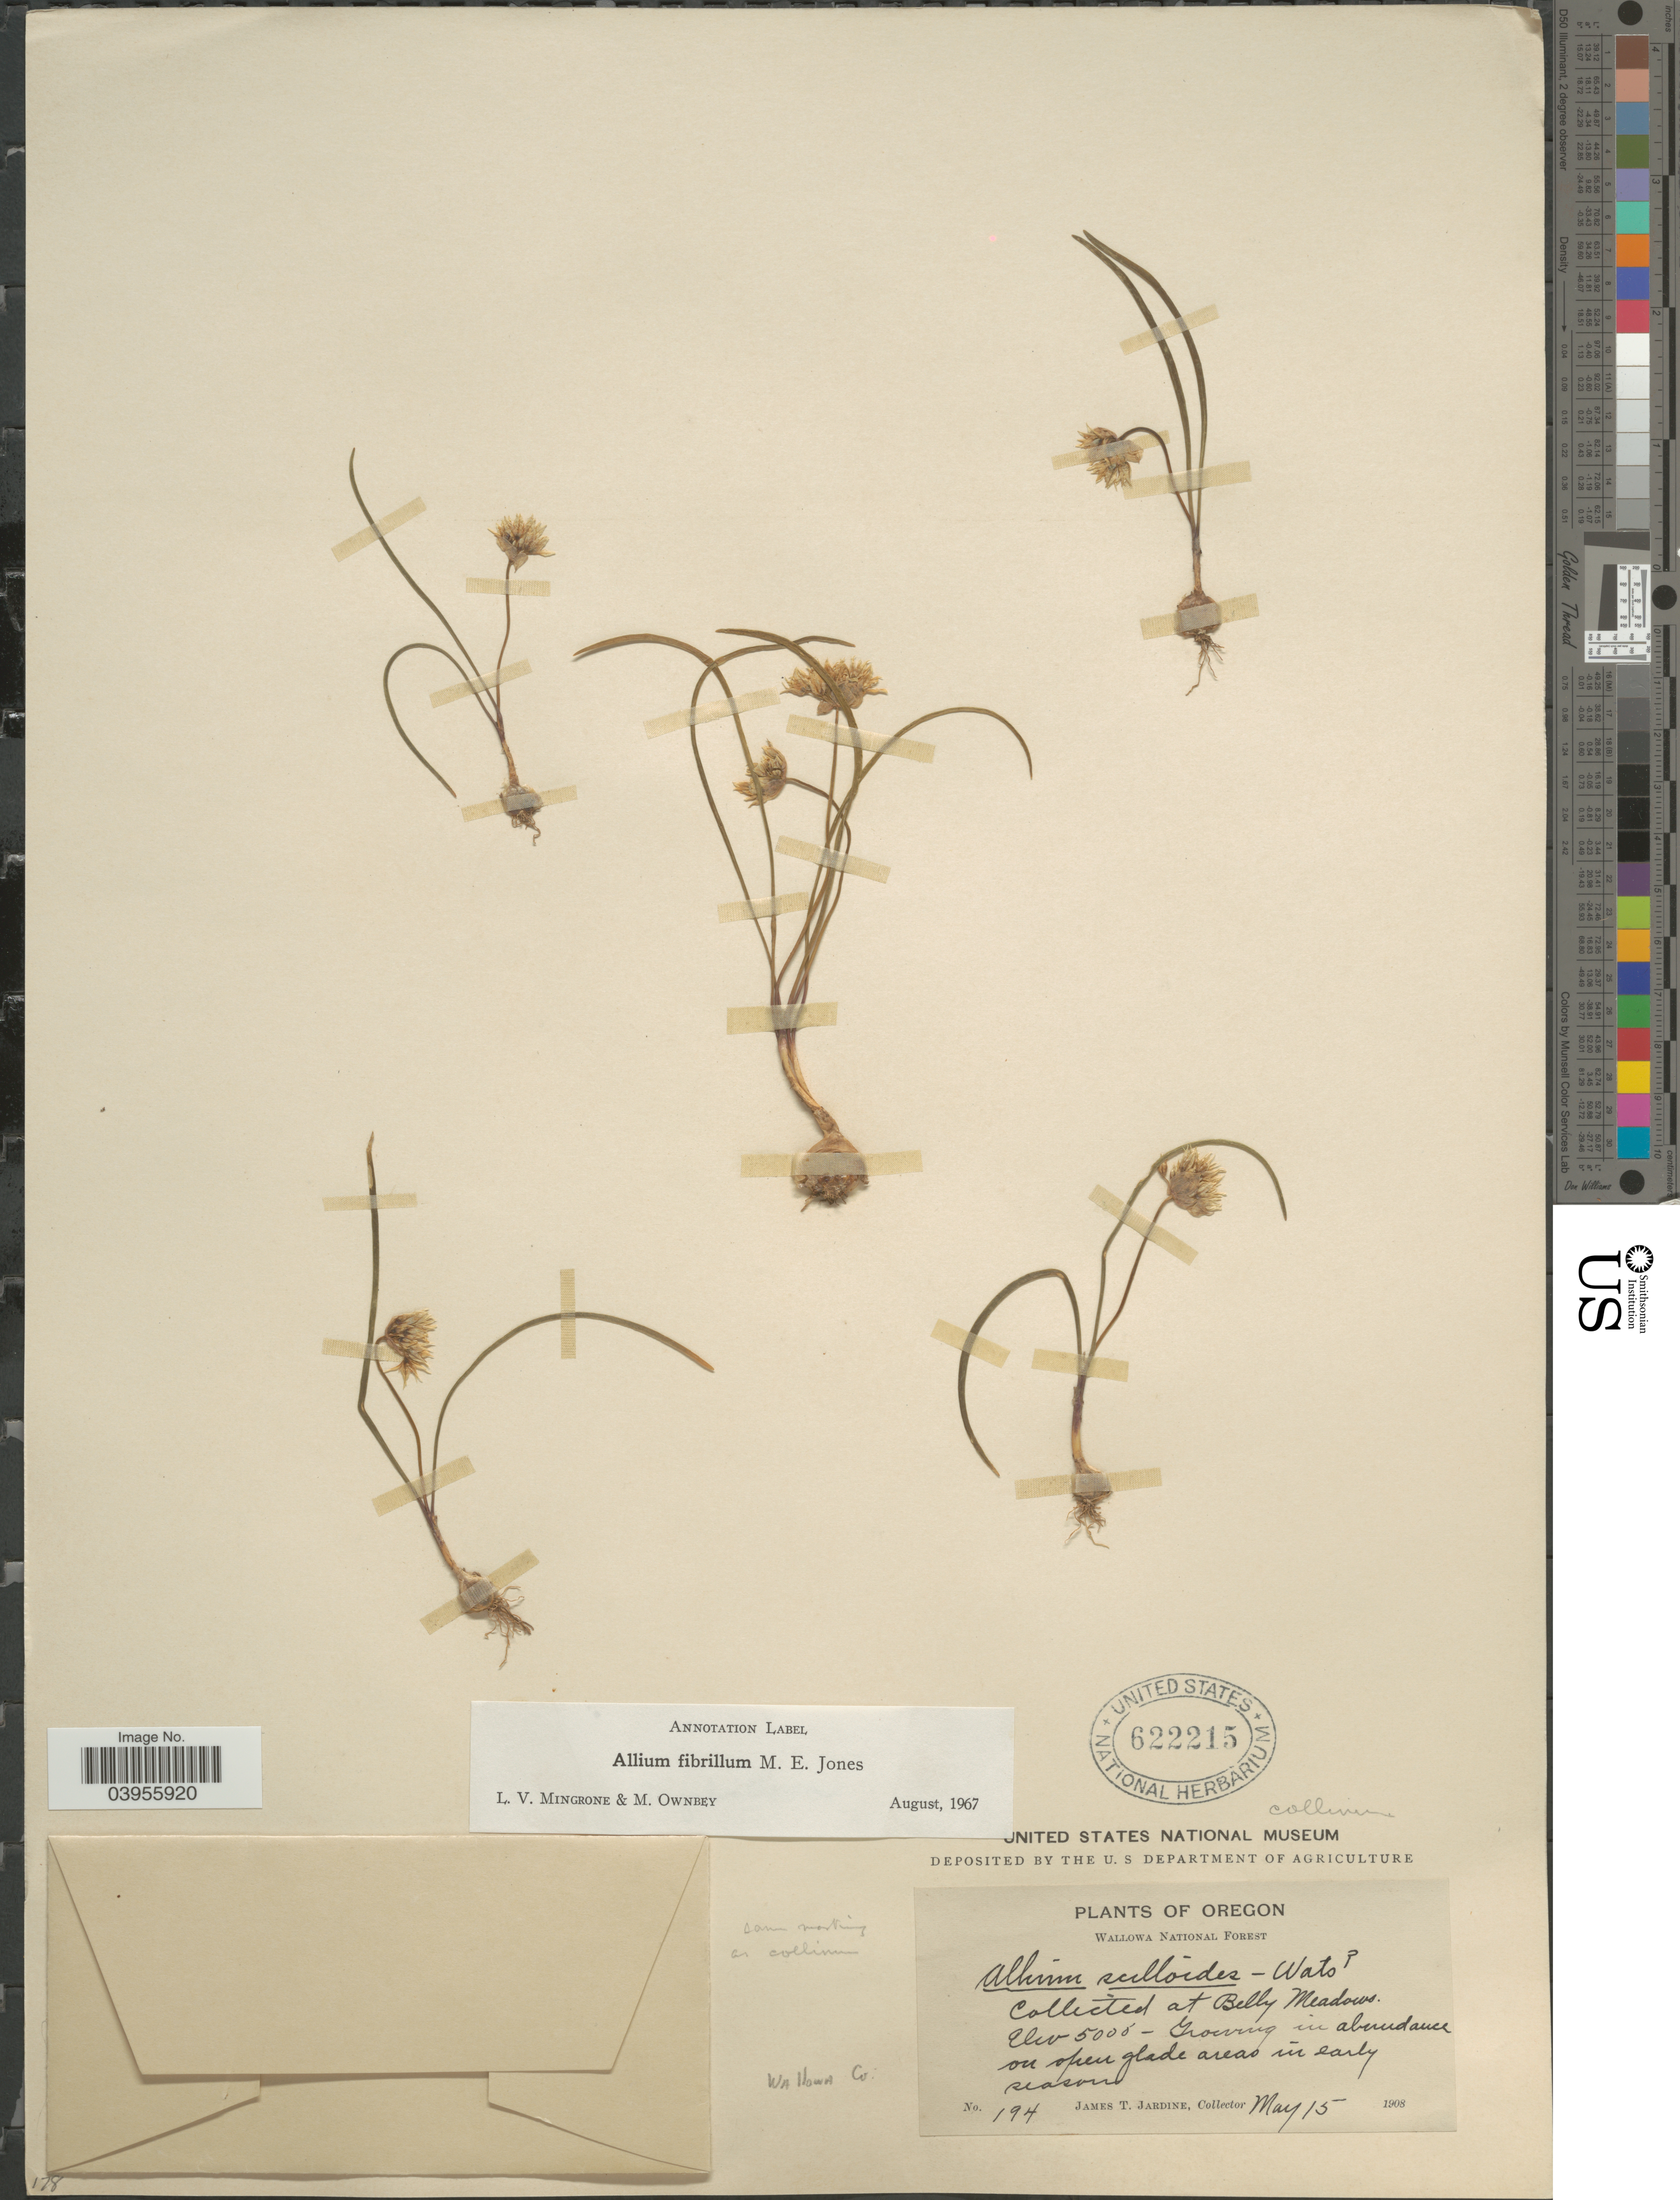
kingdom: Plantae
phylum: Tracheophyta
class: Liliopsida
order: Asparagales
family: Amaryllidaceae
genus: Allium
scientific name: Allium fibrillum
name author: M.E. Jones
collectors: J. T. Jardine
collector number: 194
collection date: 1908-05-15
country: United States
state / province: Oregon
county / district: Wallowa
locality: Wallowa National Forest. Wallowa Co. Belly Meadows.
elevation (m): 1524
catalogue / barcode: US 622215